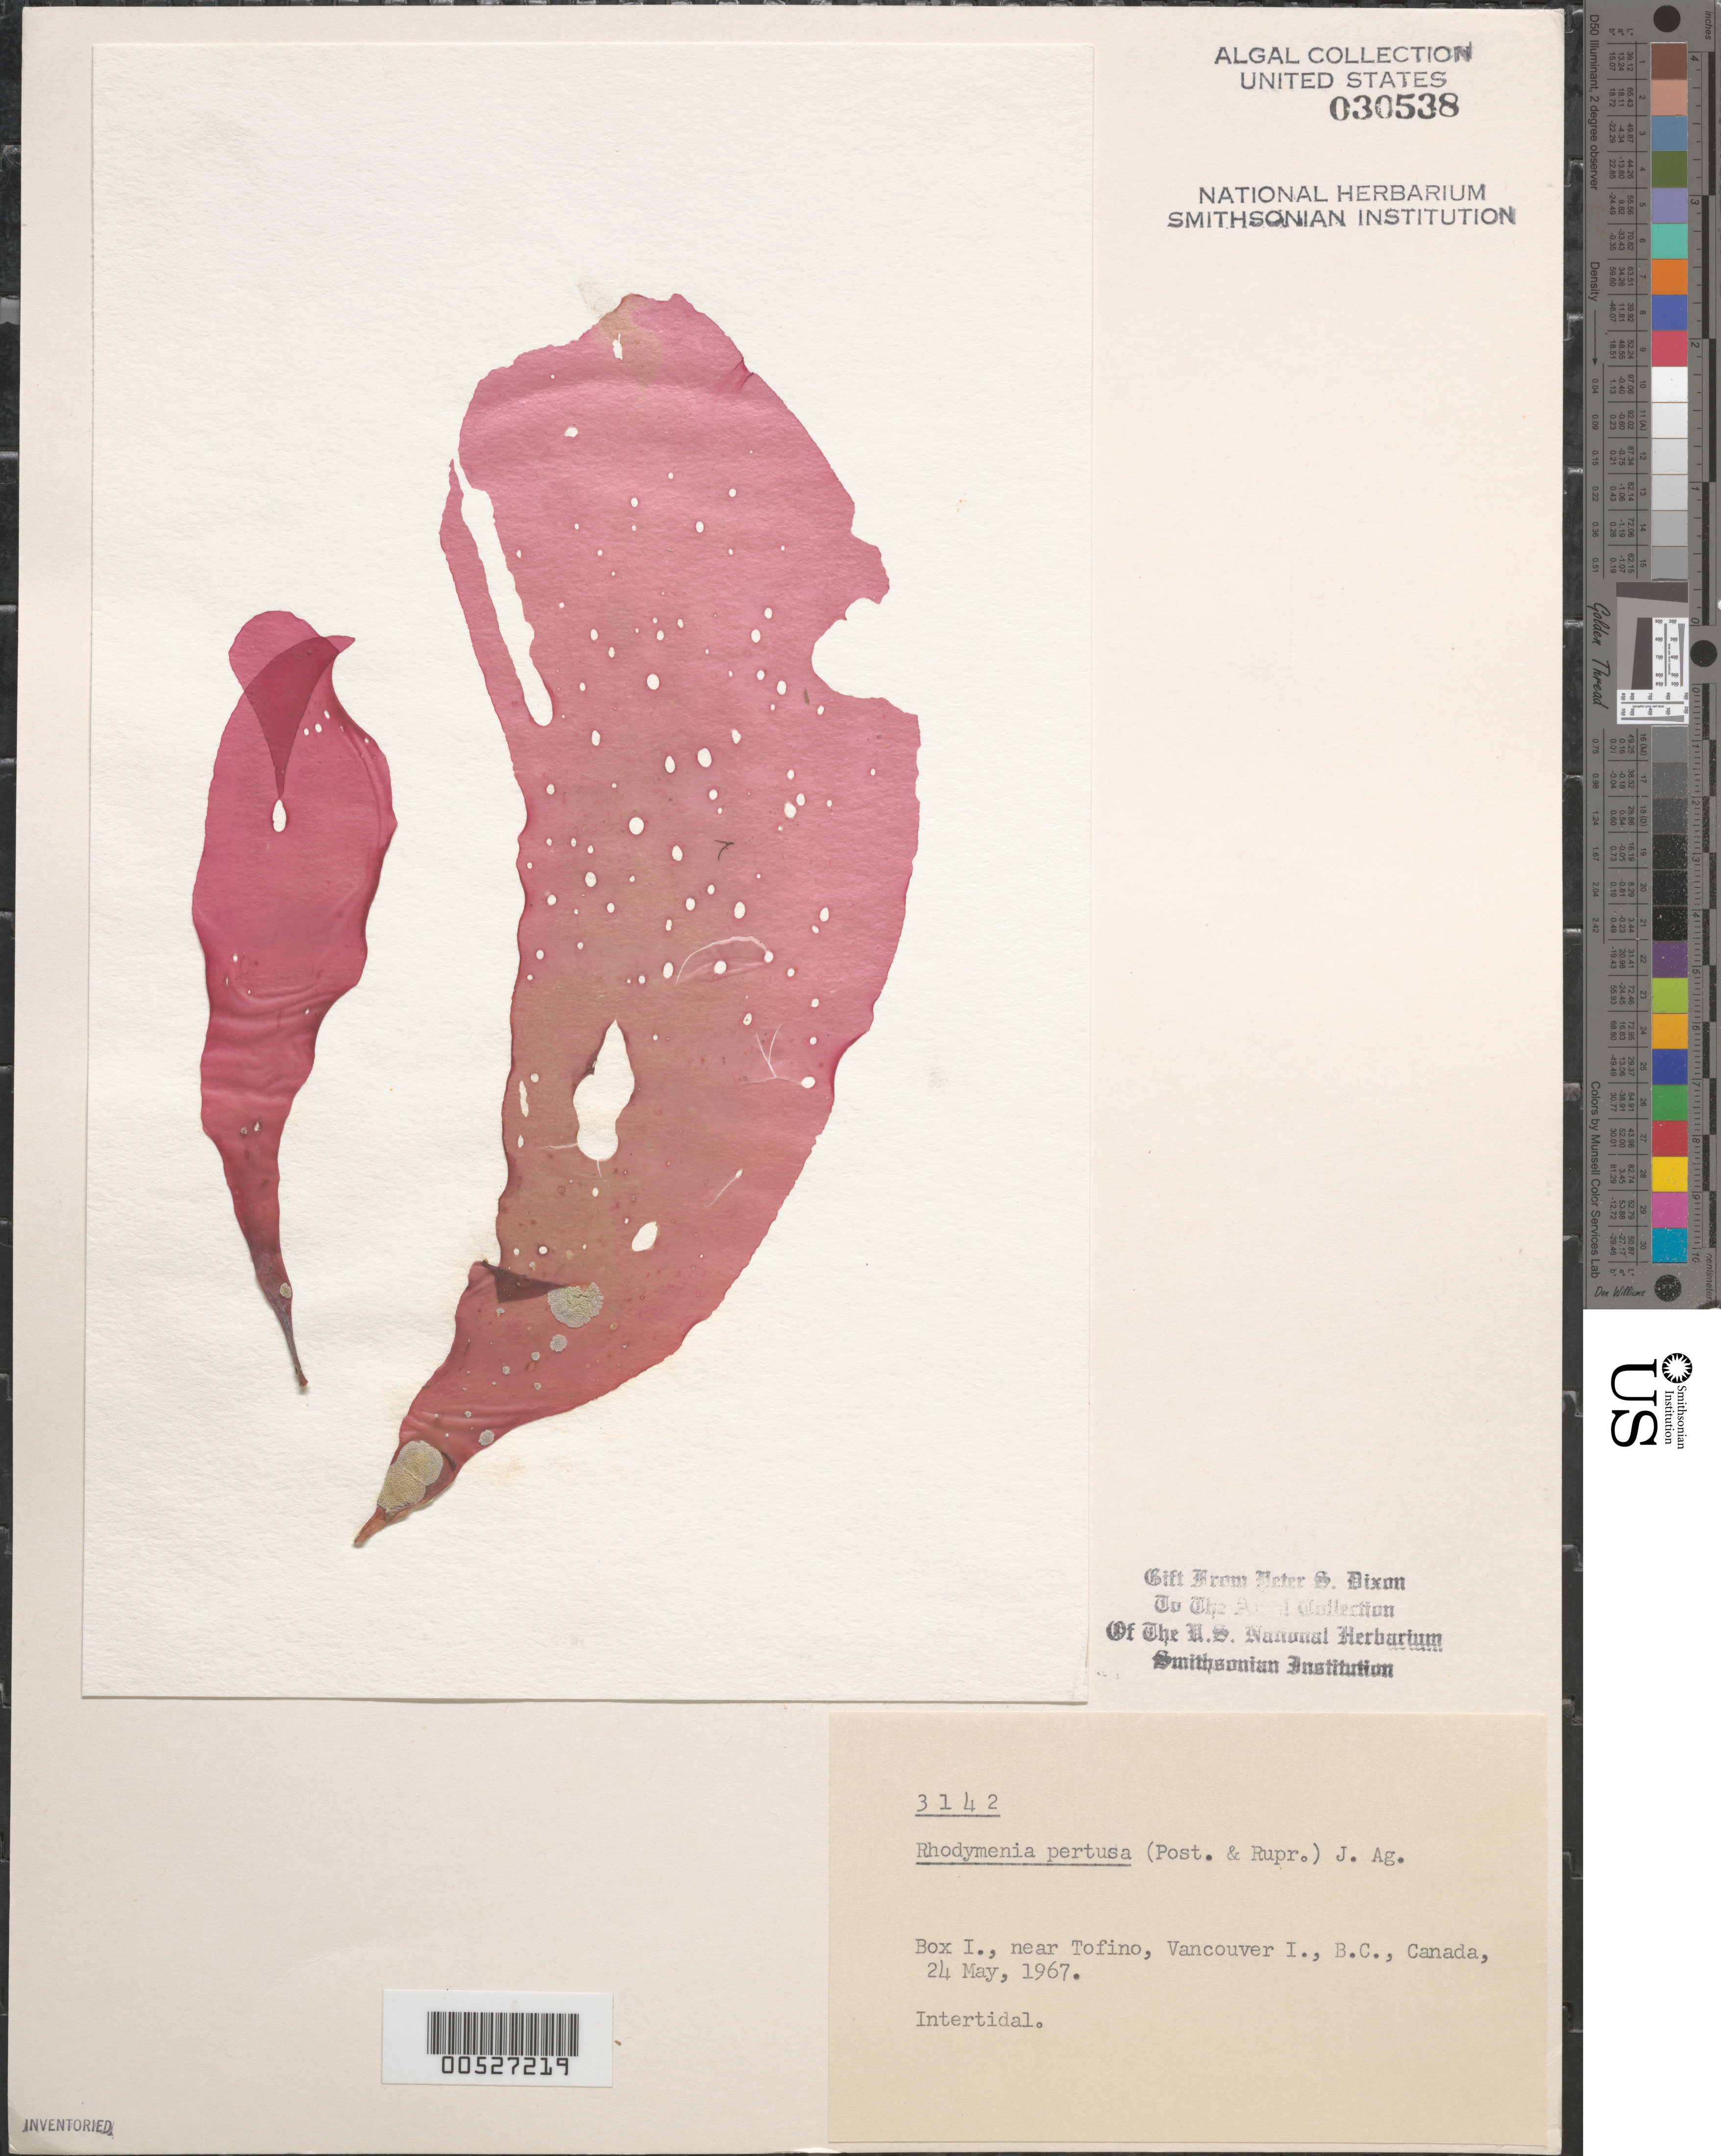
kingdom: Plantae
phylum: Rhodophyta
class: Florideophyceae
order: Rhodymeniales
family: Rhodymeniaceae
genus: Rhodymenia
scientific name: Rhodymenia pertusa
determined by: Dixon, P. S.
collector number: PSD 3142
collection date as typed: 24 May 1967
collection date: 1967-05-24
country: Canada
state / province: British Columbia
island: Box Island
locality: Near Tofino, Vancouver Island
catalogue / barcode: US 30538